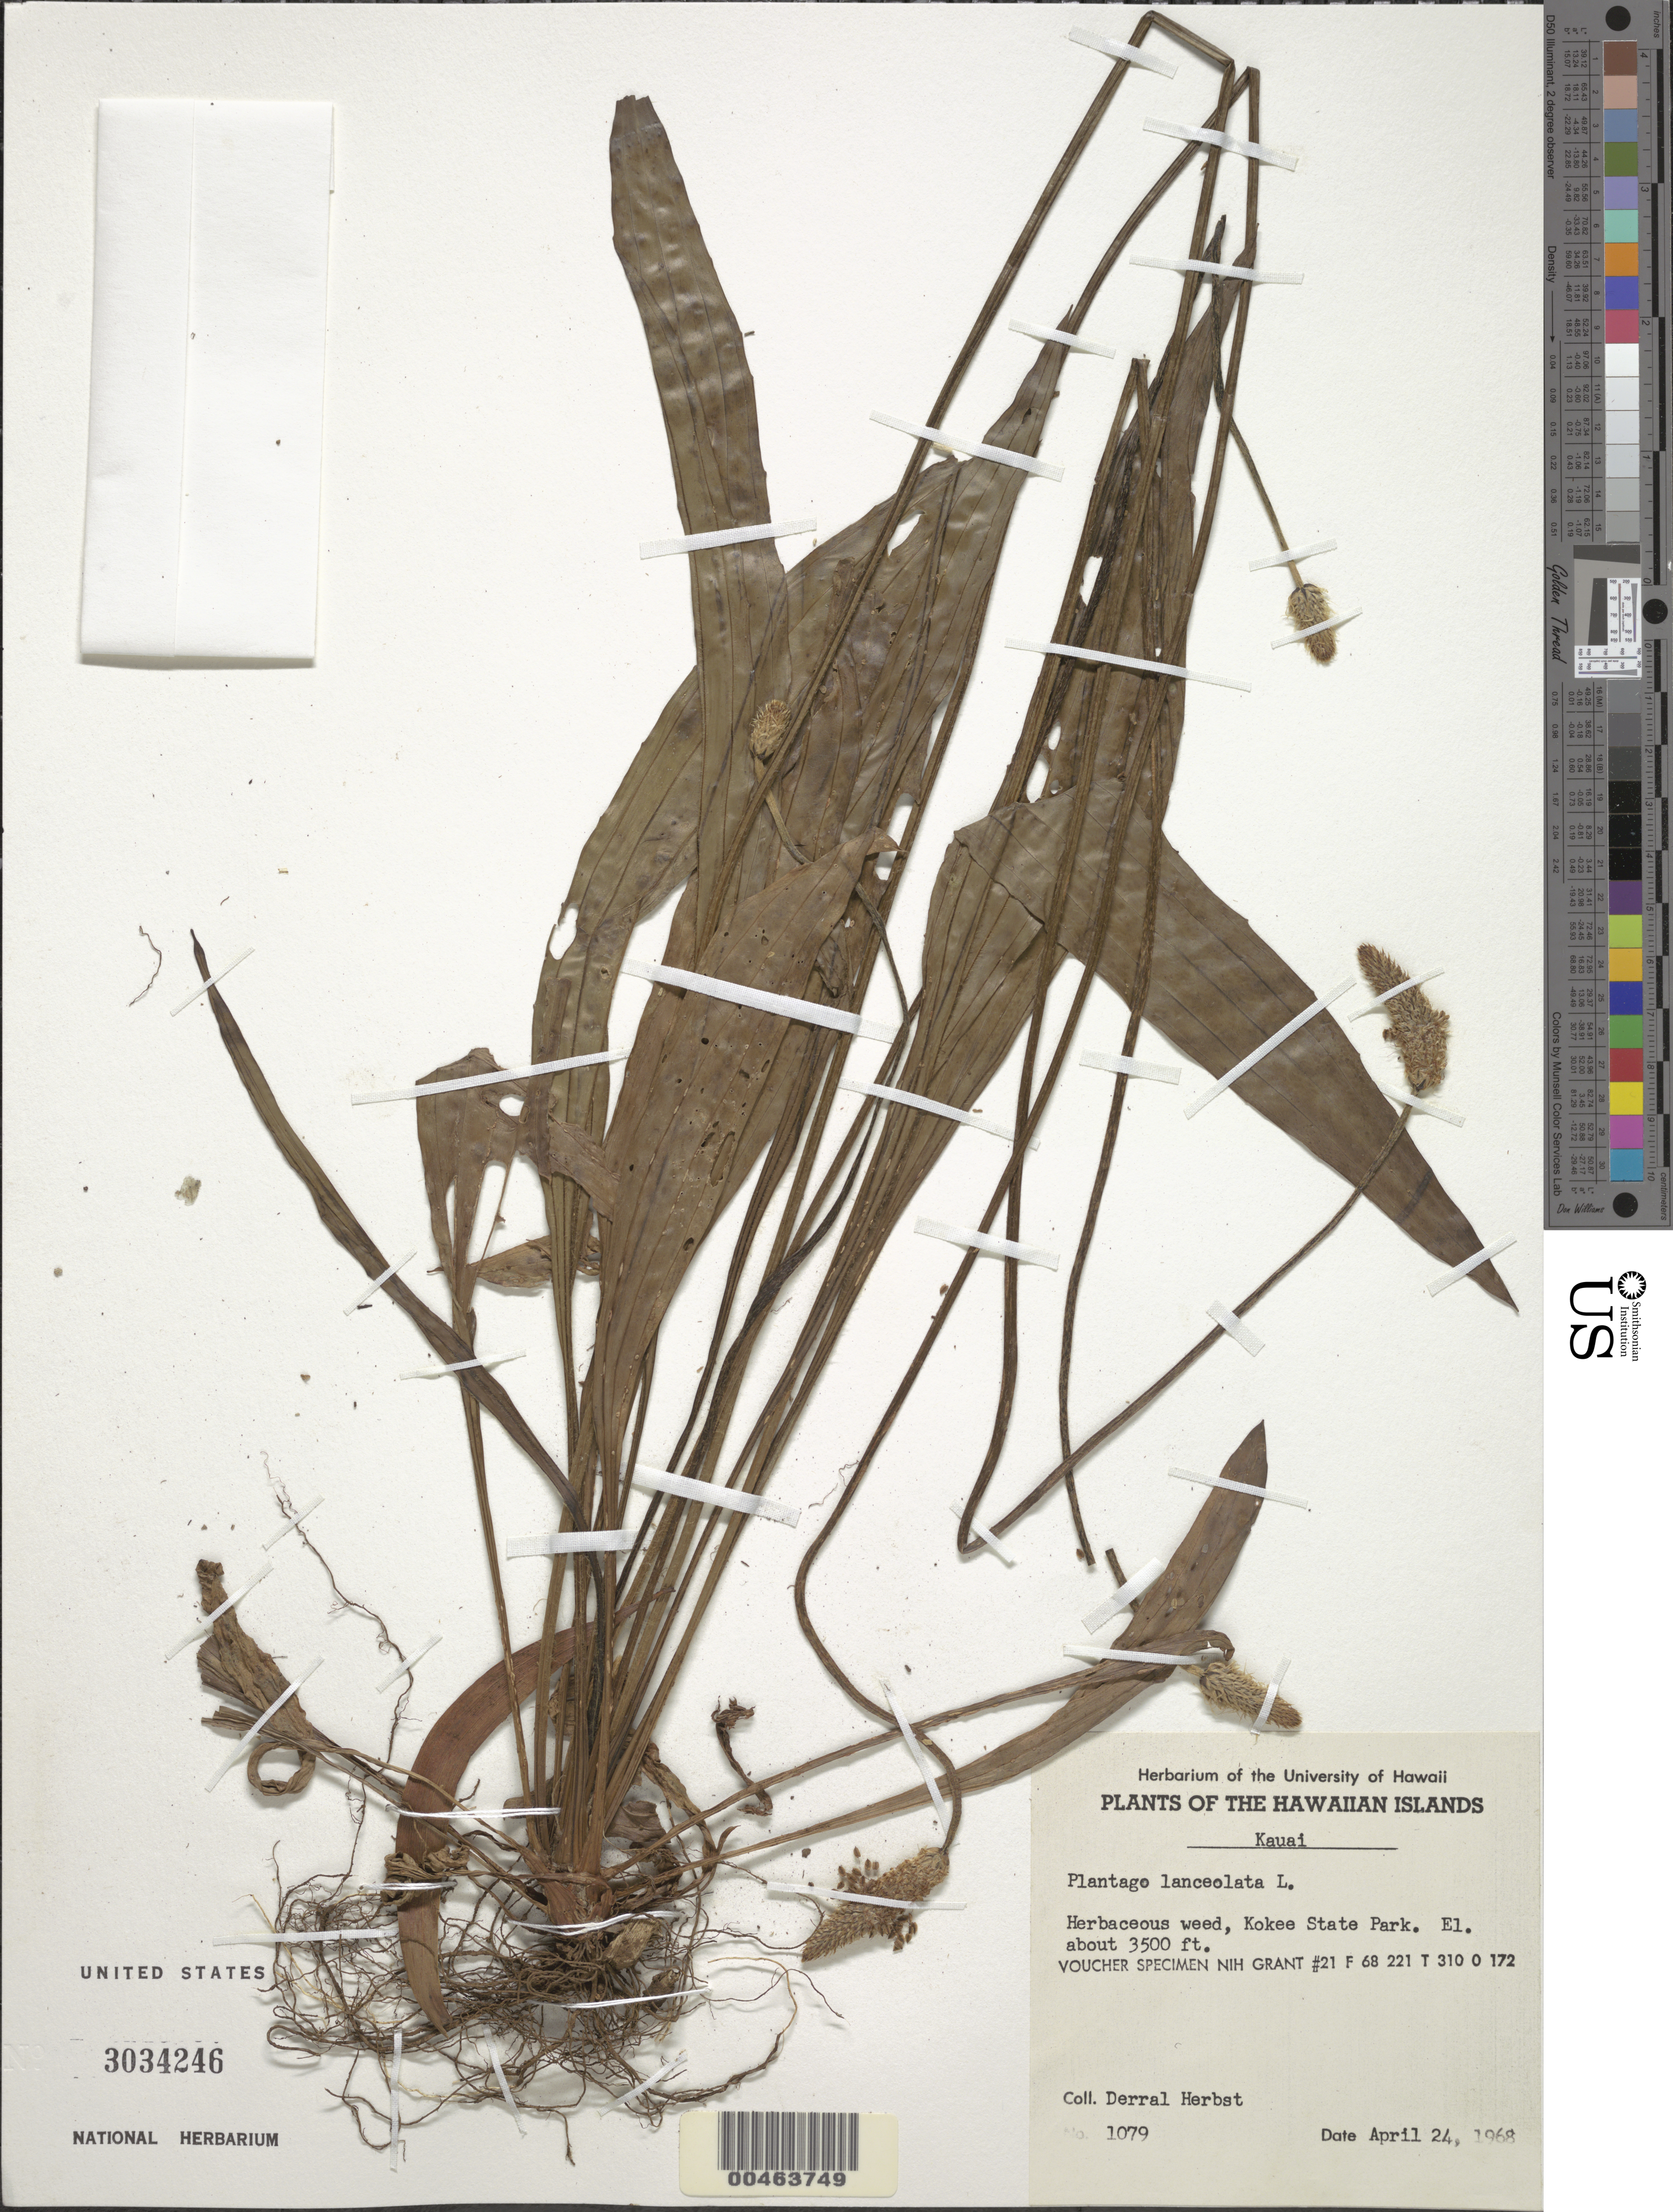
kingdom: Plantae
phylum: Tracheophyta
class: Magnoliopsida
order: Lamiales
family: Plantaginaceae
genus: Plantago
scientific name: Plantago lanceolata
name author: L.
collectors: D. R. Herbst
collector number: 1079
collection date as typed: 24 Apr 1968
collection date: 1968-04-24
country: United States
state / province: Hawaii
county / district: Kauai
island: Kaua'i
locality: Kokee State Park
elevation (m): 1067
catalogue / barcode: US 3034246